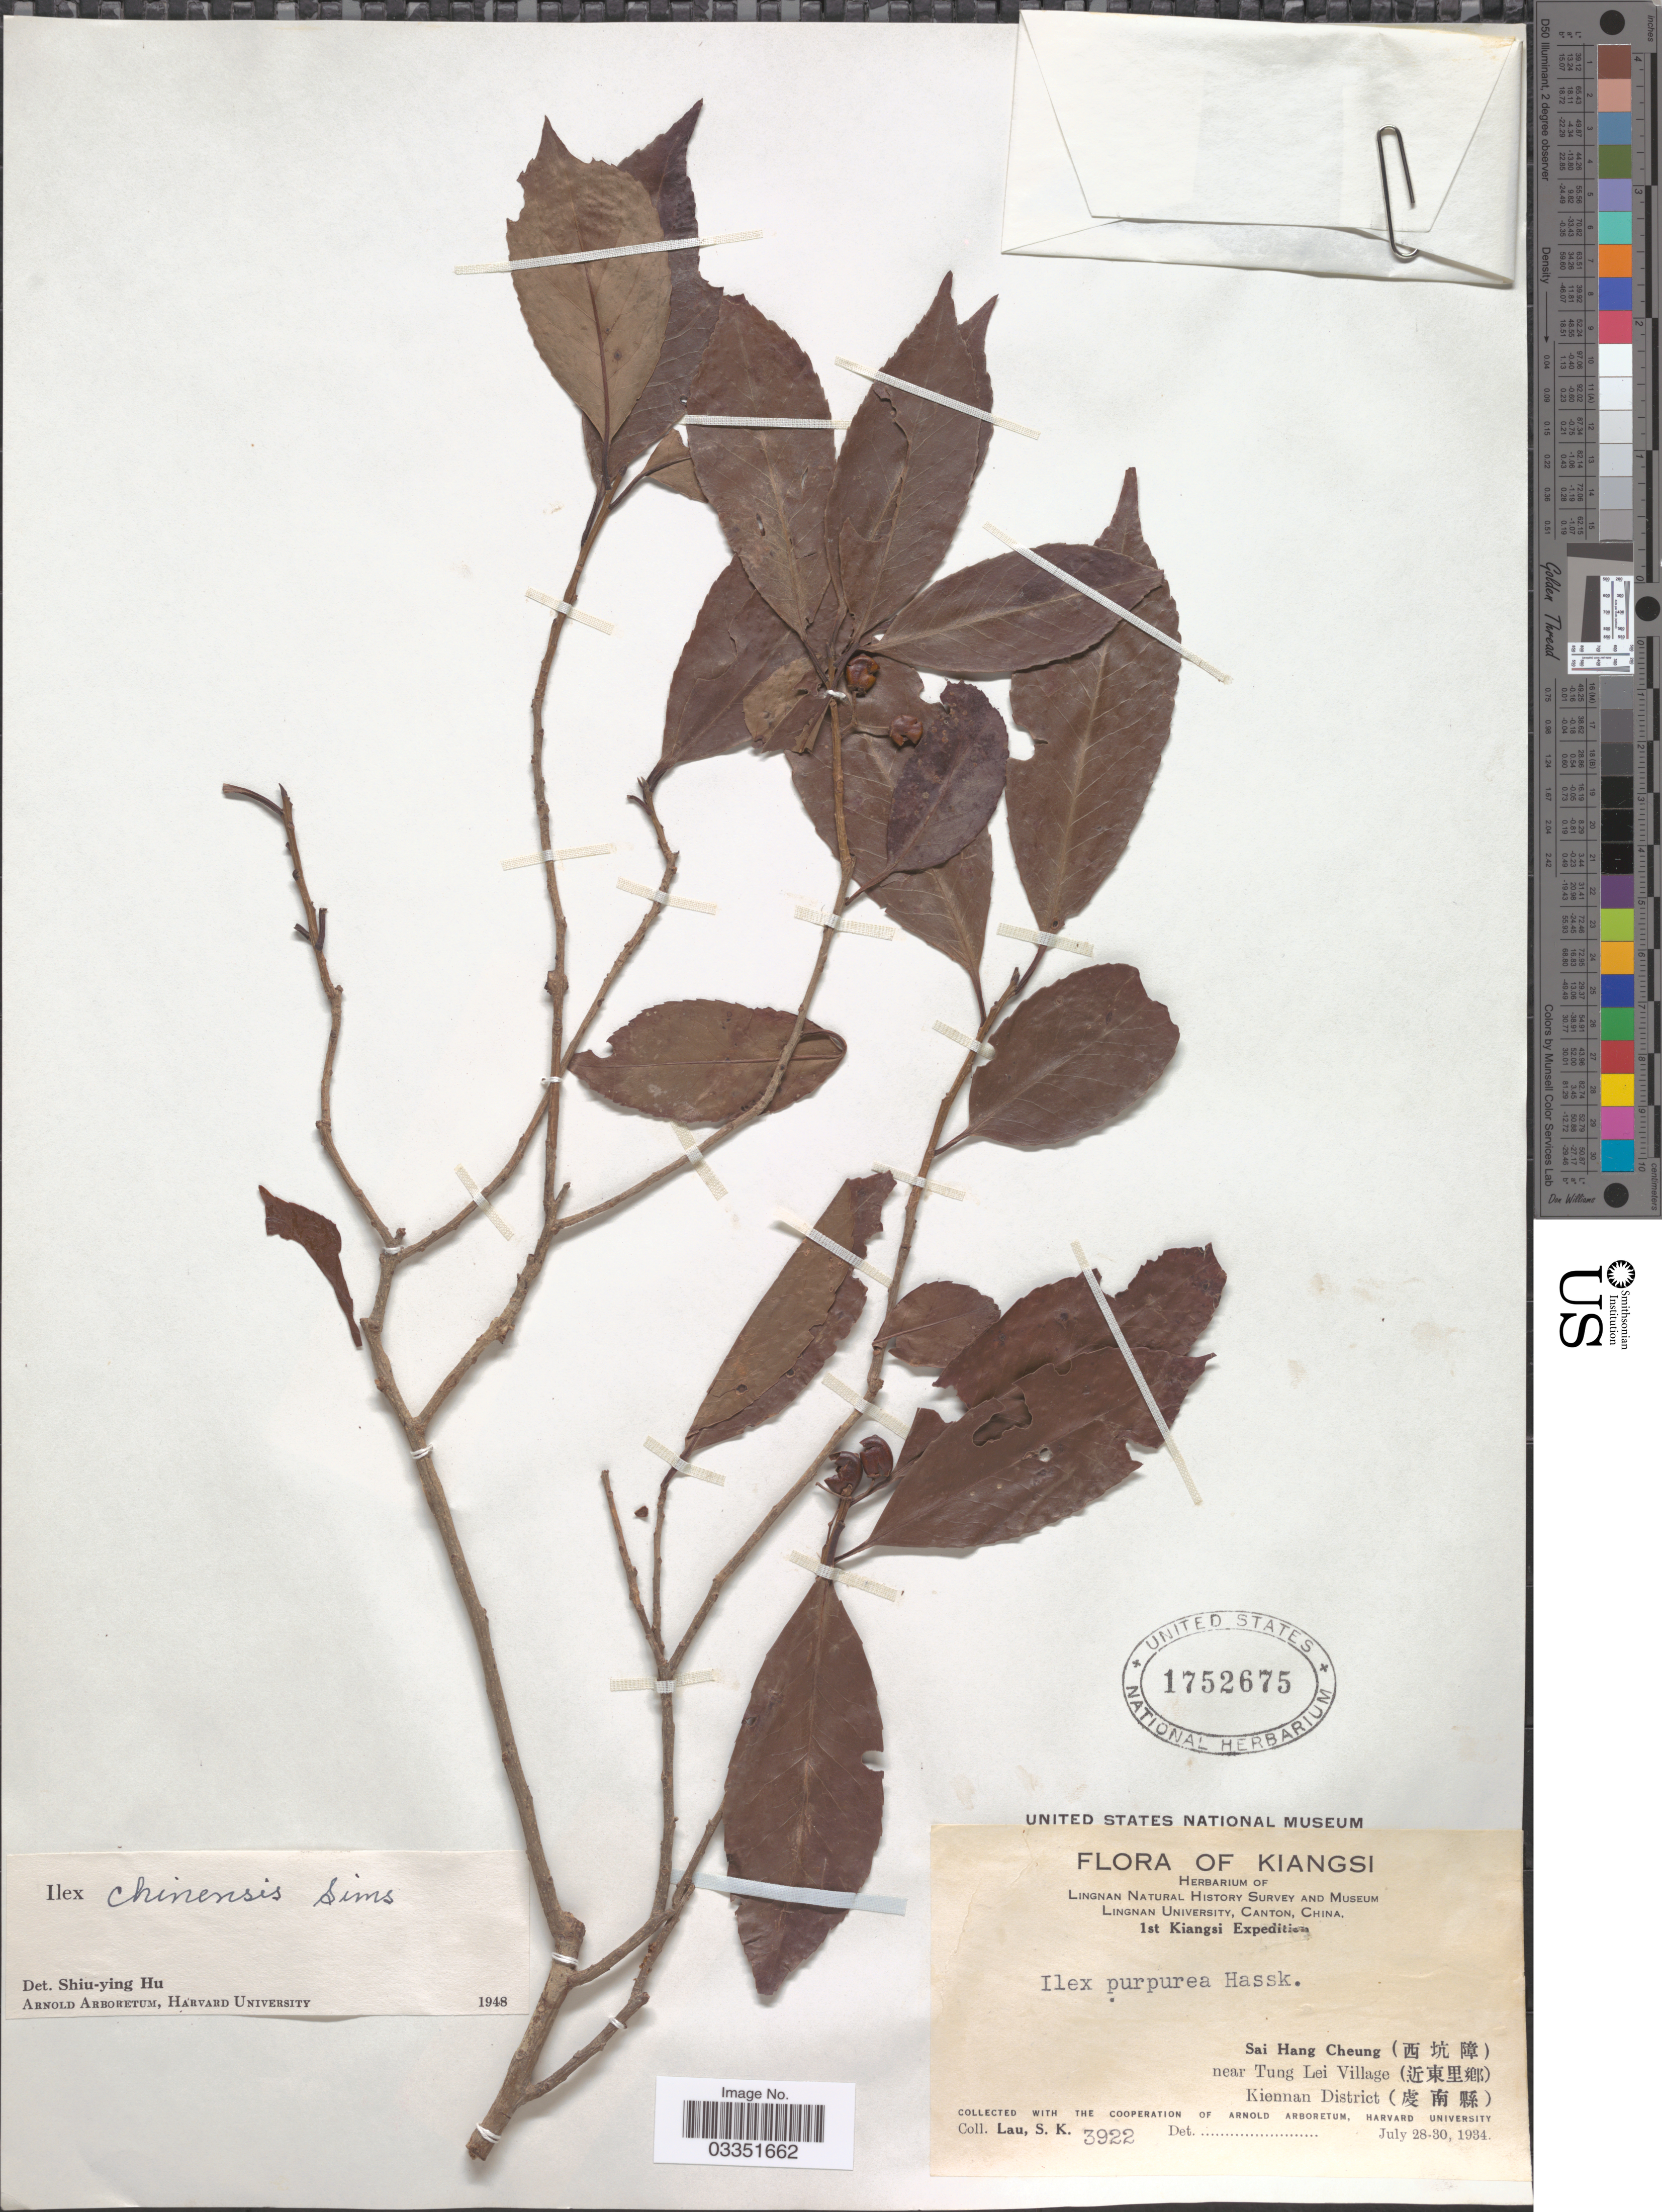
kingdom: Plantae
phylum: Tracheophyta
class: Magnoliopsida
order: Aquifoliales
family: Aquifoliaceae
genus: Ilex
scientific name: Ilex chinensis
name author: Sims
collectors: S. K. Lau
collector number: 3922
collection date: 1934-07-28/1934-07-30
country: China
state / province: Jiangxi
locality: Kiangsi. Sai Hang Cheung (X) near Tung Lei Village (X). Kiennan District (X).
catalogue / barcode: US 1752675